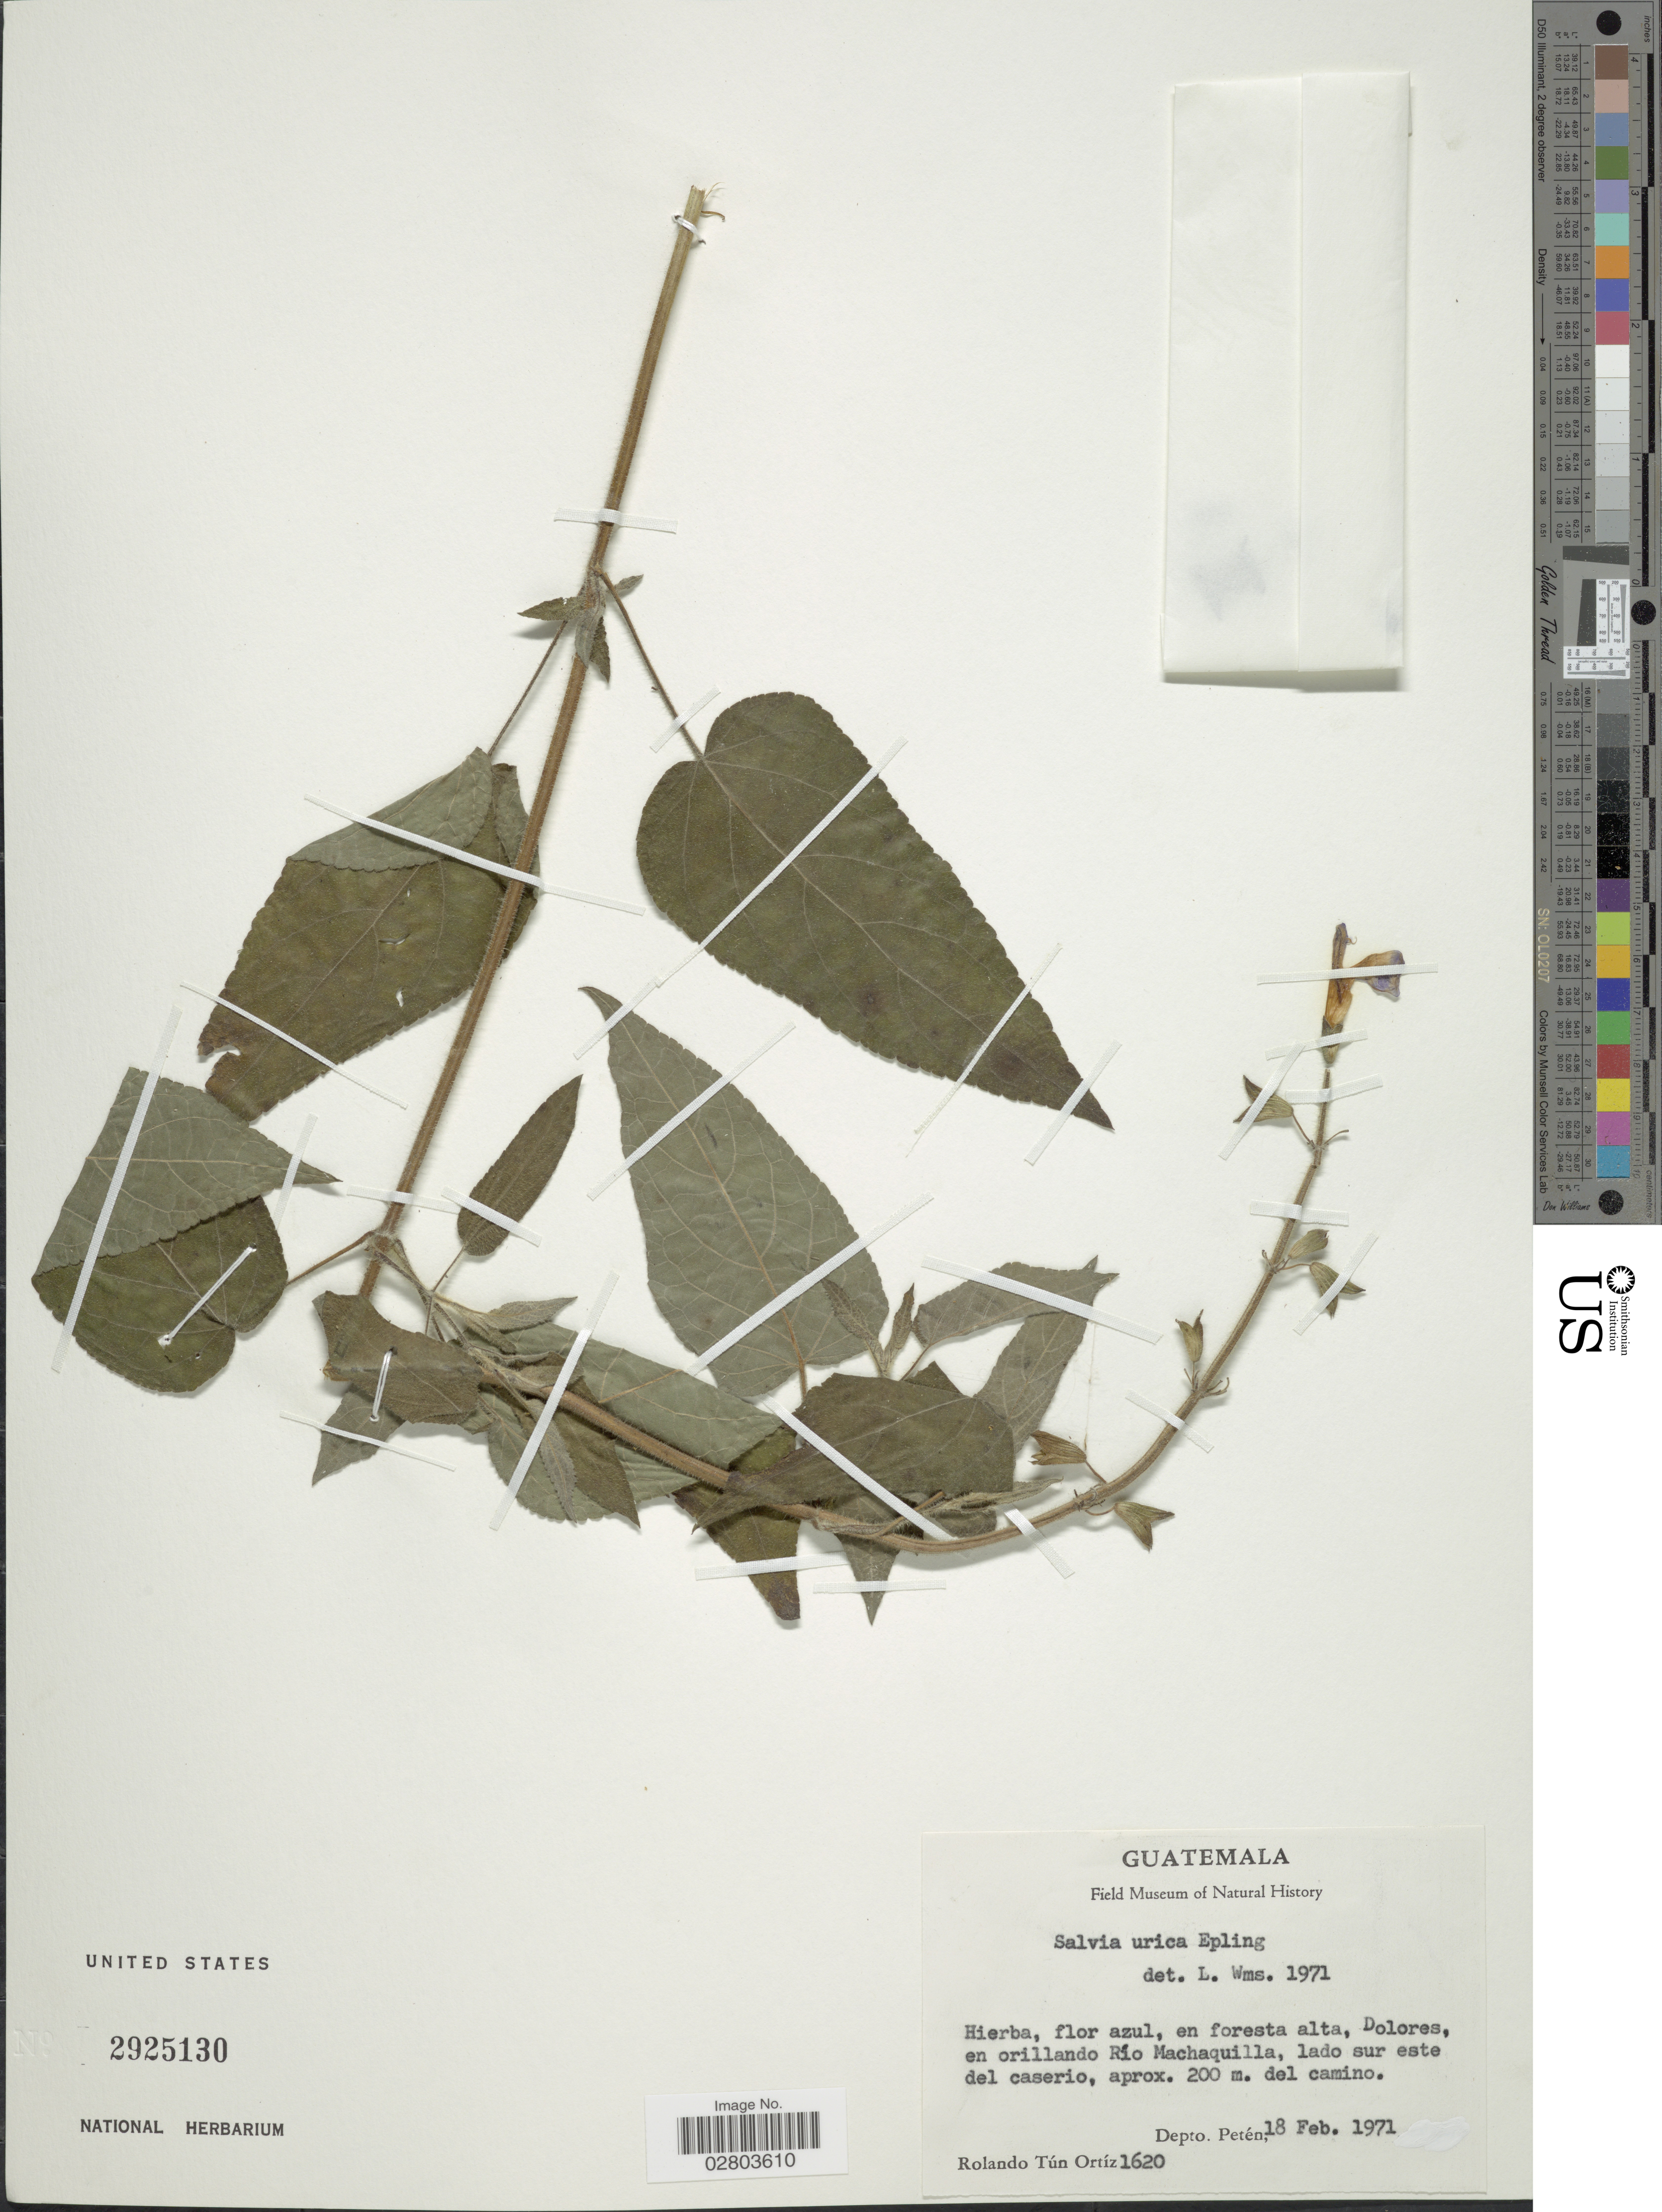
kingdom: Plantae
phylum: Tracheophyta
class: Magnoliopsida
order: Lamiales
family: Lamiaceae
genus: Salvia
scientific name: Salvia urica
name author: Epling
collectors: R. T. Ortíz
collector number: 1620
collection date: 1971-02-18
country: Guatemala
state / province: El Petén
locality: Dolores, en orillando Río Machaquilla, lado sur este del caserio. Depto. Petén.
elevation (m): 200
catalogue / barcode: US 2925130